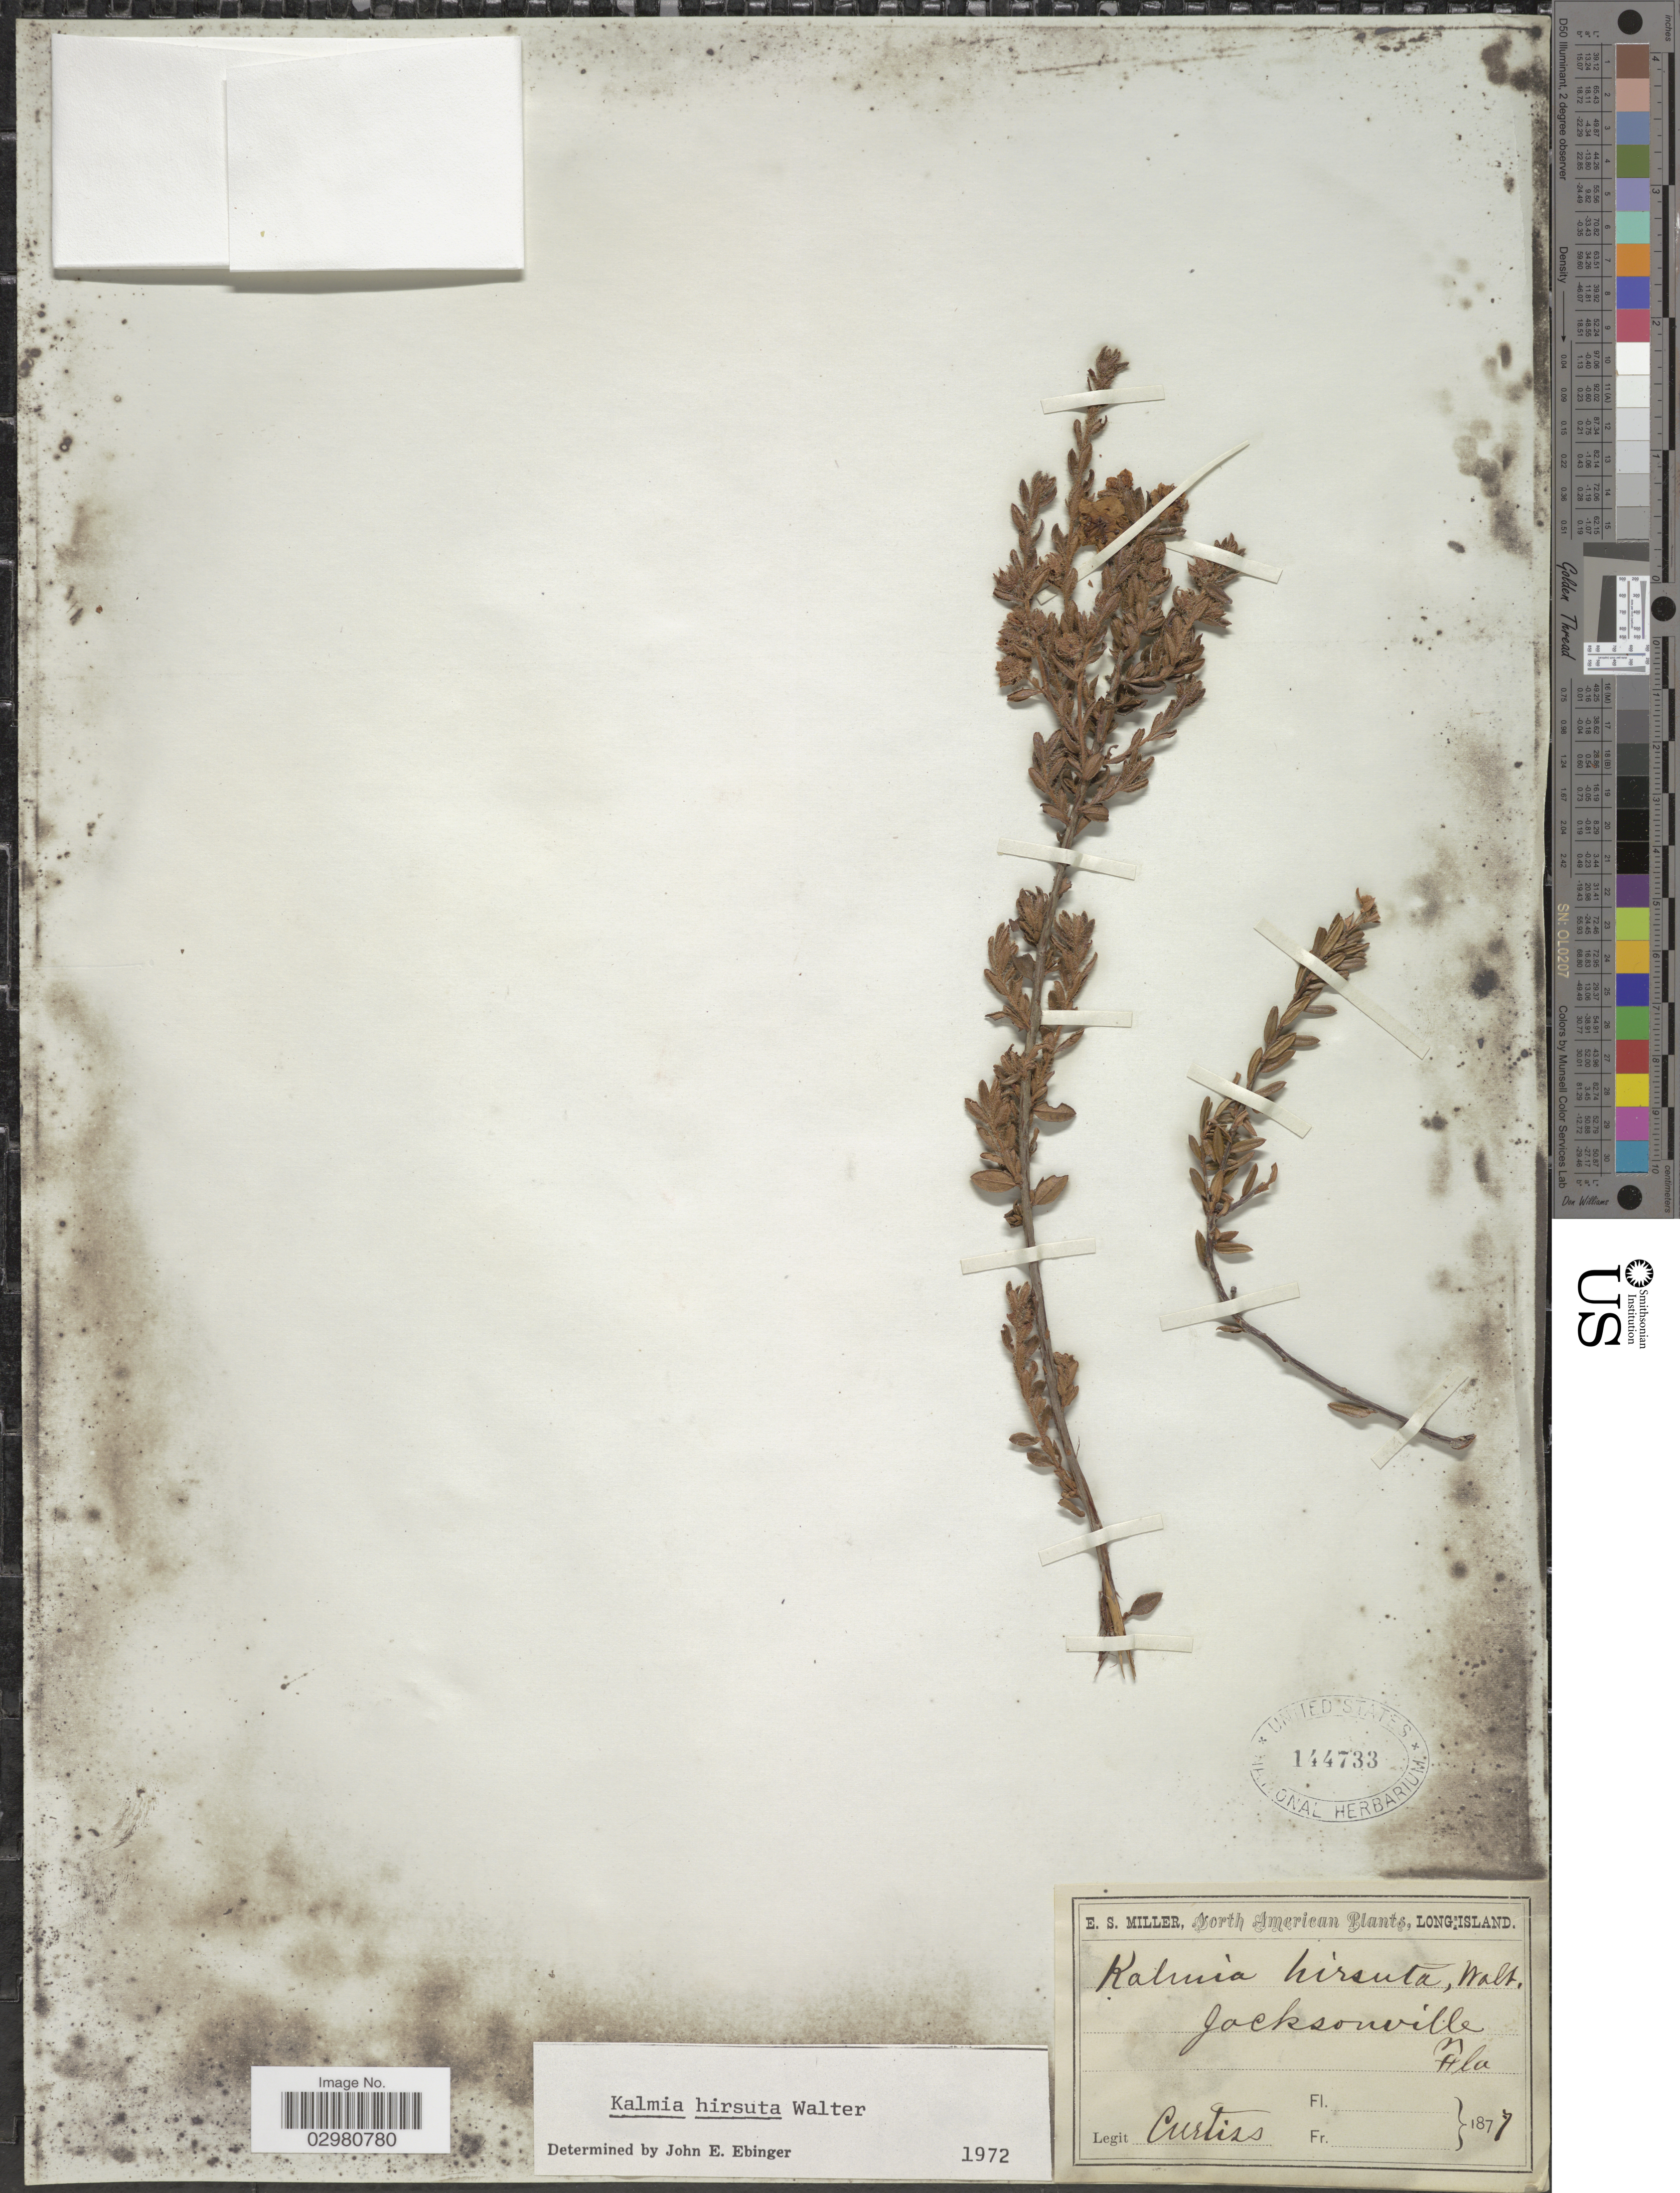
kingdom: Plantae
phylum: Tracheophyta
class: Magnoliopsida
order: Ericales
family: Ericaceae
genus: Kalmia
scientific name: Kalmia hirsuta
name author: Walter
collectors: -. Curtiss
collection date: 1877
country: United States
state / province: Florida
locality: Jacksonville. Fla.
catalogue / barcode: US 144733